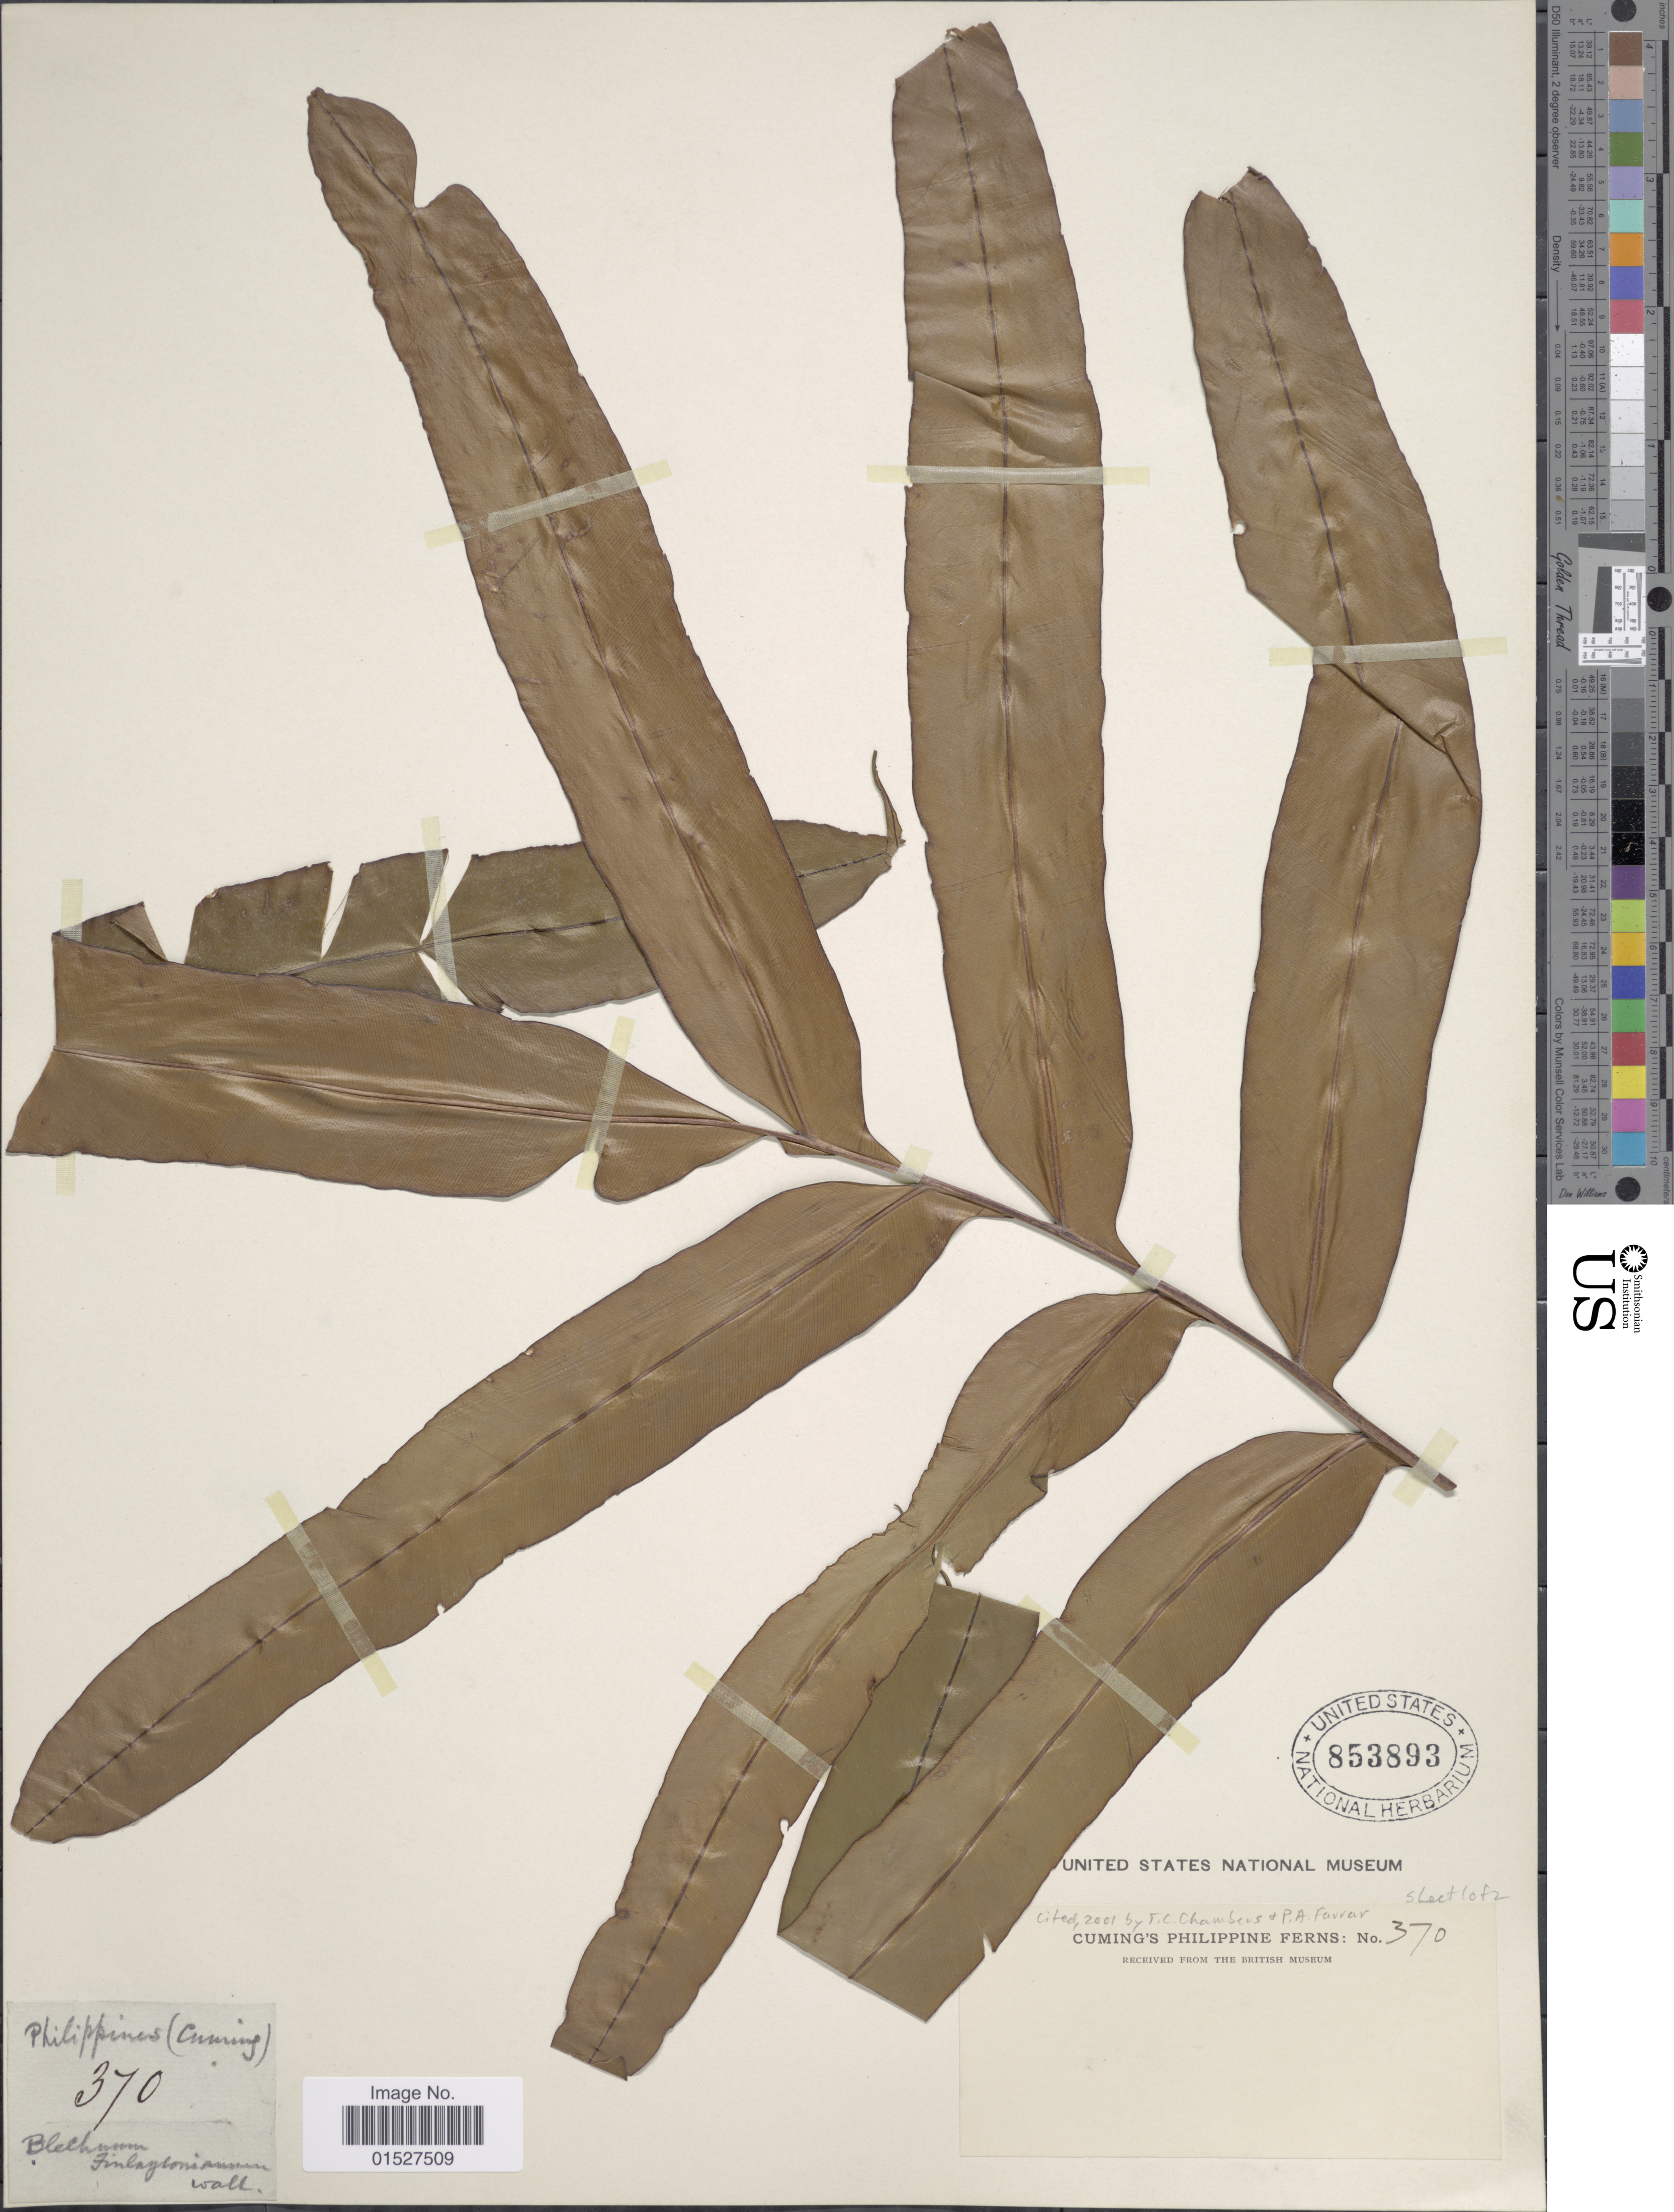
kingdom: Plantae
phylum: Tracheophyta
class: Polypodiopsida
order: Polypodiales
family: Blechnaceae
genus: Blechnum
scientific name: Blechnum finlaysonianum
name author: Wall.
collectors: -. Cuming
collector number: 370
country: Philippines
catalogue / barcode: US 853893